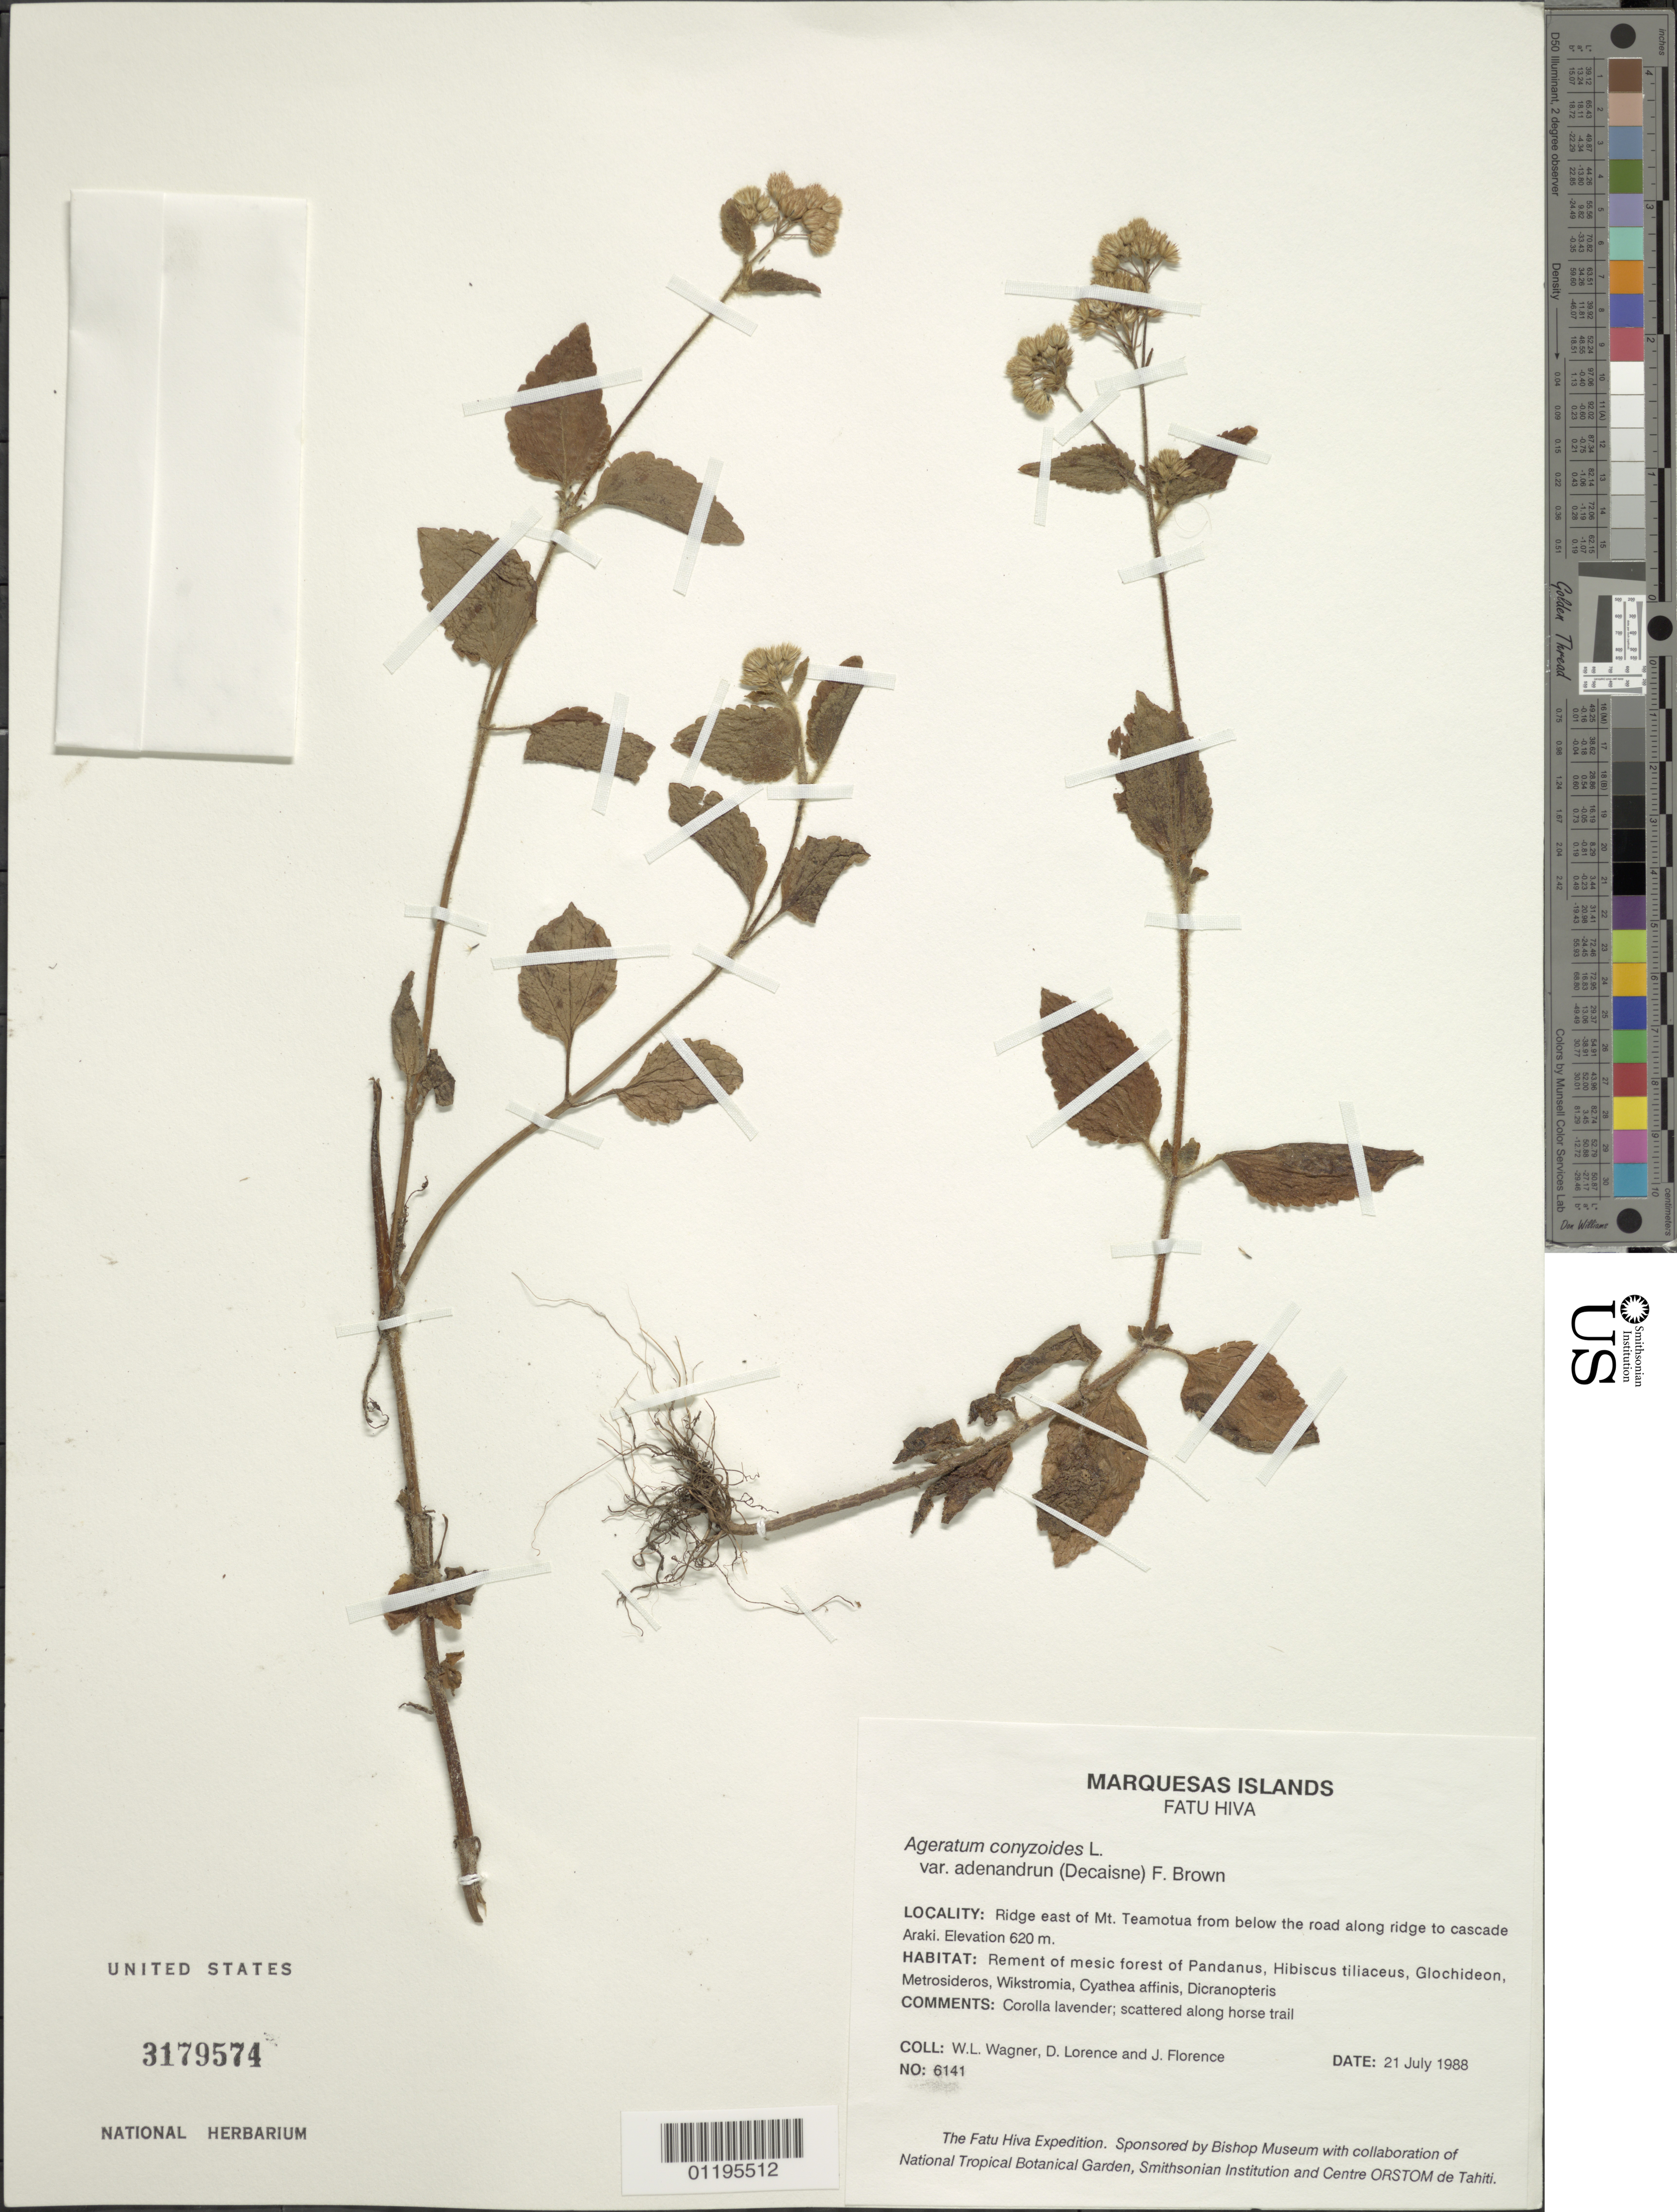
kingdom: Plantae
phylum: Tracheophyta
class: Magnoliopsida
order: Asterales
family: Asteraceae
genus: Ageratum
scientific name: Ageratum conyzoides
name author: L.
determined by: Florence, J.; Wagner, W. L.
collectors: W. L. Wagner, D. Lorence & J. Florence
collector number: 6141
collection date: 1988-07-21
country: French Polynesia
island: Fatu Hiva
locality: ridge E of Mt. Teamotua from below the road along ridge to cascade Araki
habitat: Rement of mesic forest of Pandanus, Hibiscus tiliaceus, Glochideon, Metrosideros, Wikstromia, Cyathea affinis, Dicranopteris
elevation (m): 620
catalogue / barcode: US 3179574